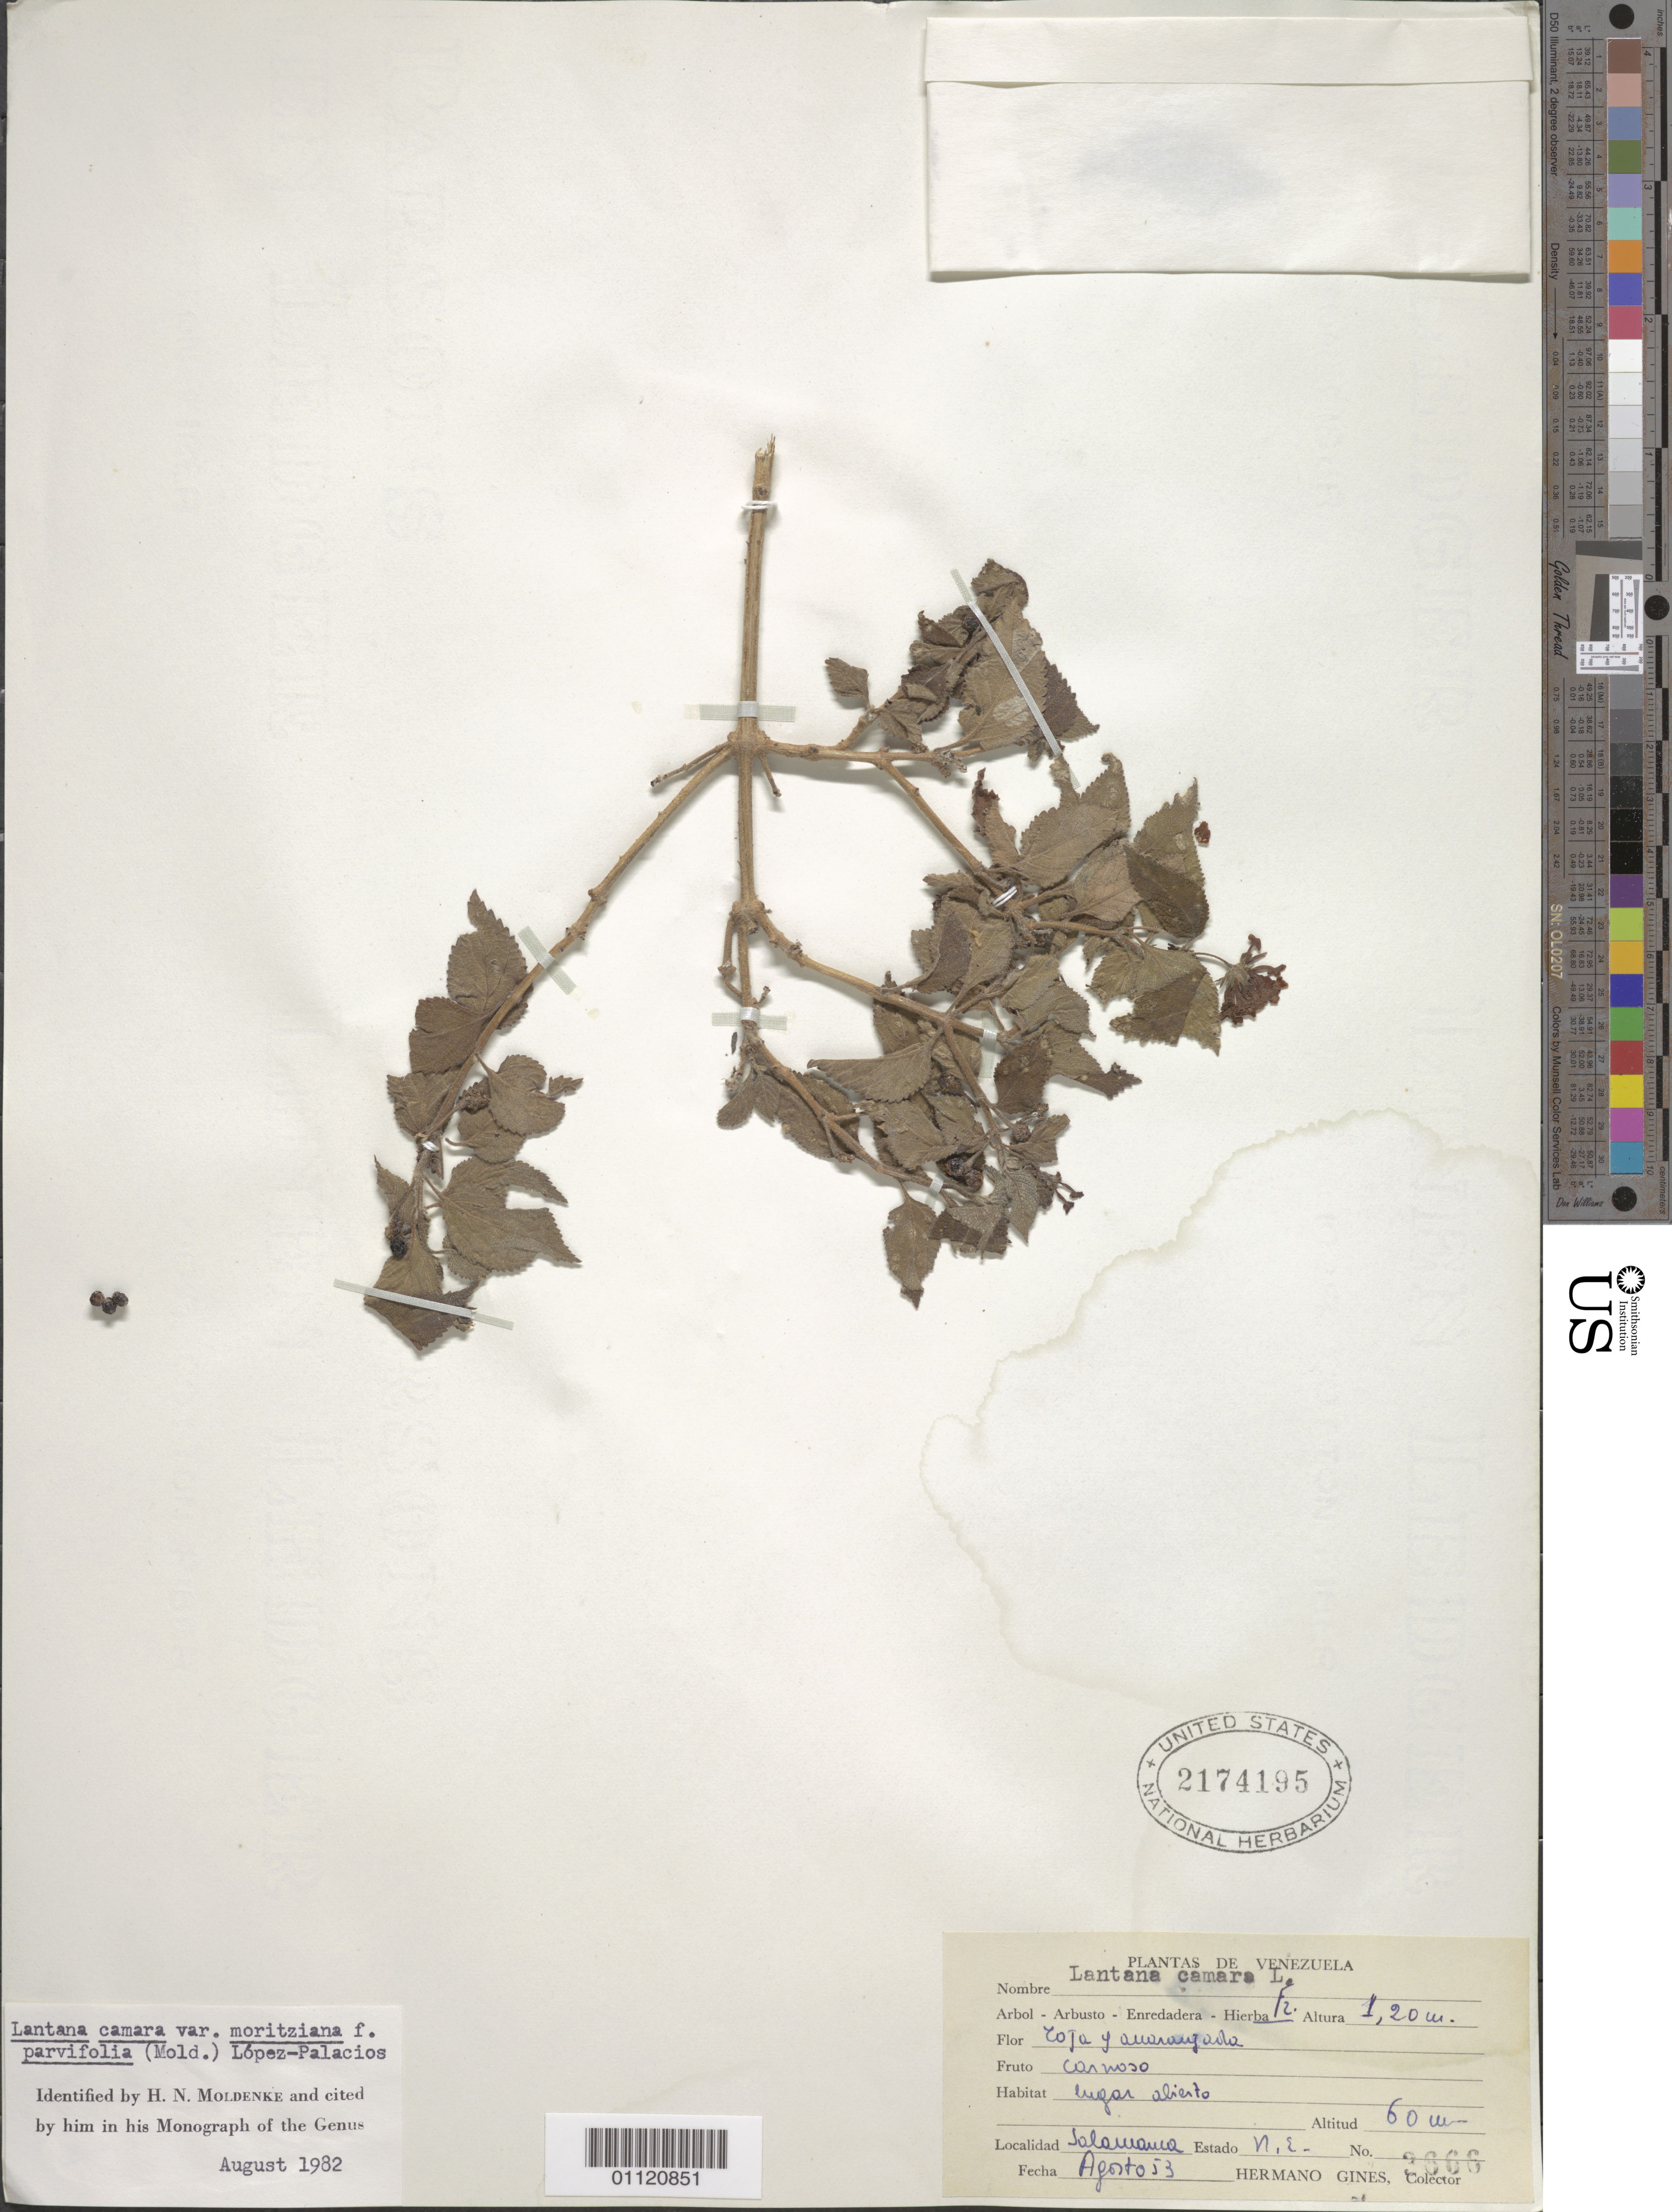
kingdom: Plantae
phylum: Tracheophyta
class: Magnoliopsida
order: Lamiales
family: Verbenaceae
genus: Lantana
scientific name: Lantana camara var. moritziana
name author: (Otto & A. Dietr.) López-Pal.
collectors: Bro. Gines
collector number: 3666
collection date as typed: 01 Aug 1953 to 31 Aug 1953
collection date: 1953-08-01/1953-08-31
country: Venezuela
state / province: Nueva Esparta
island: Margarita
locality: Salamanca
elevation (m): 60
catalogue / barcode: US 2174195